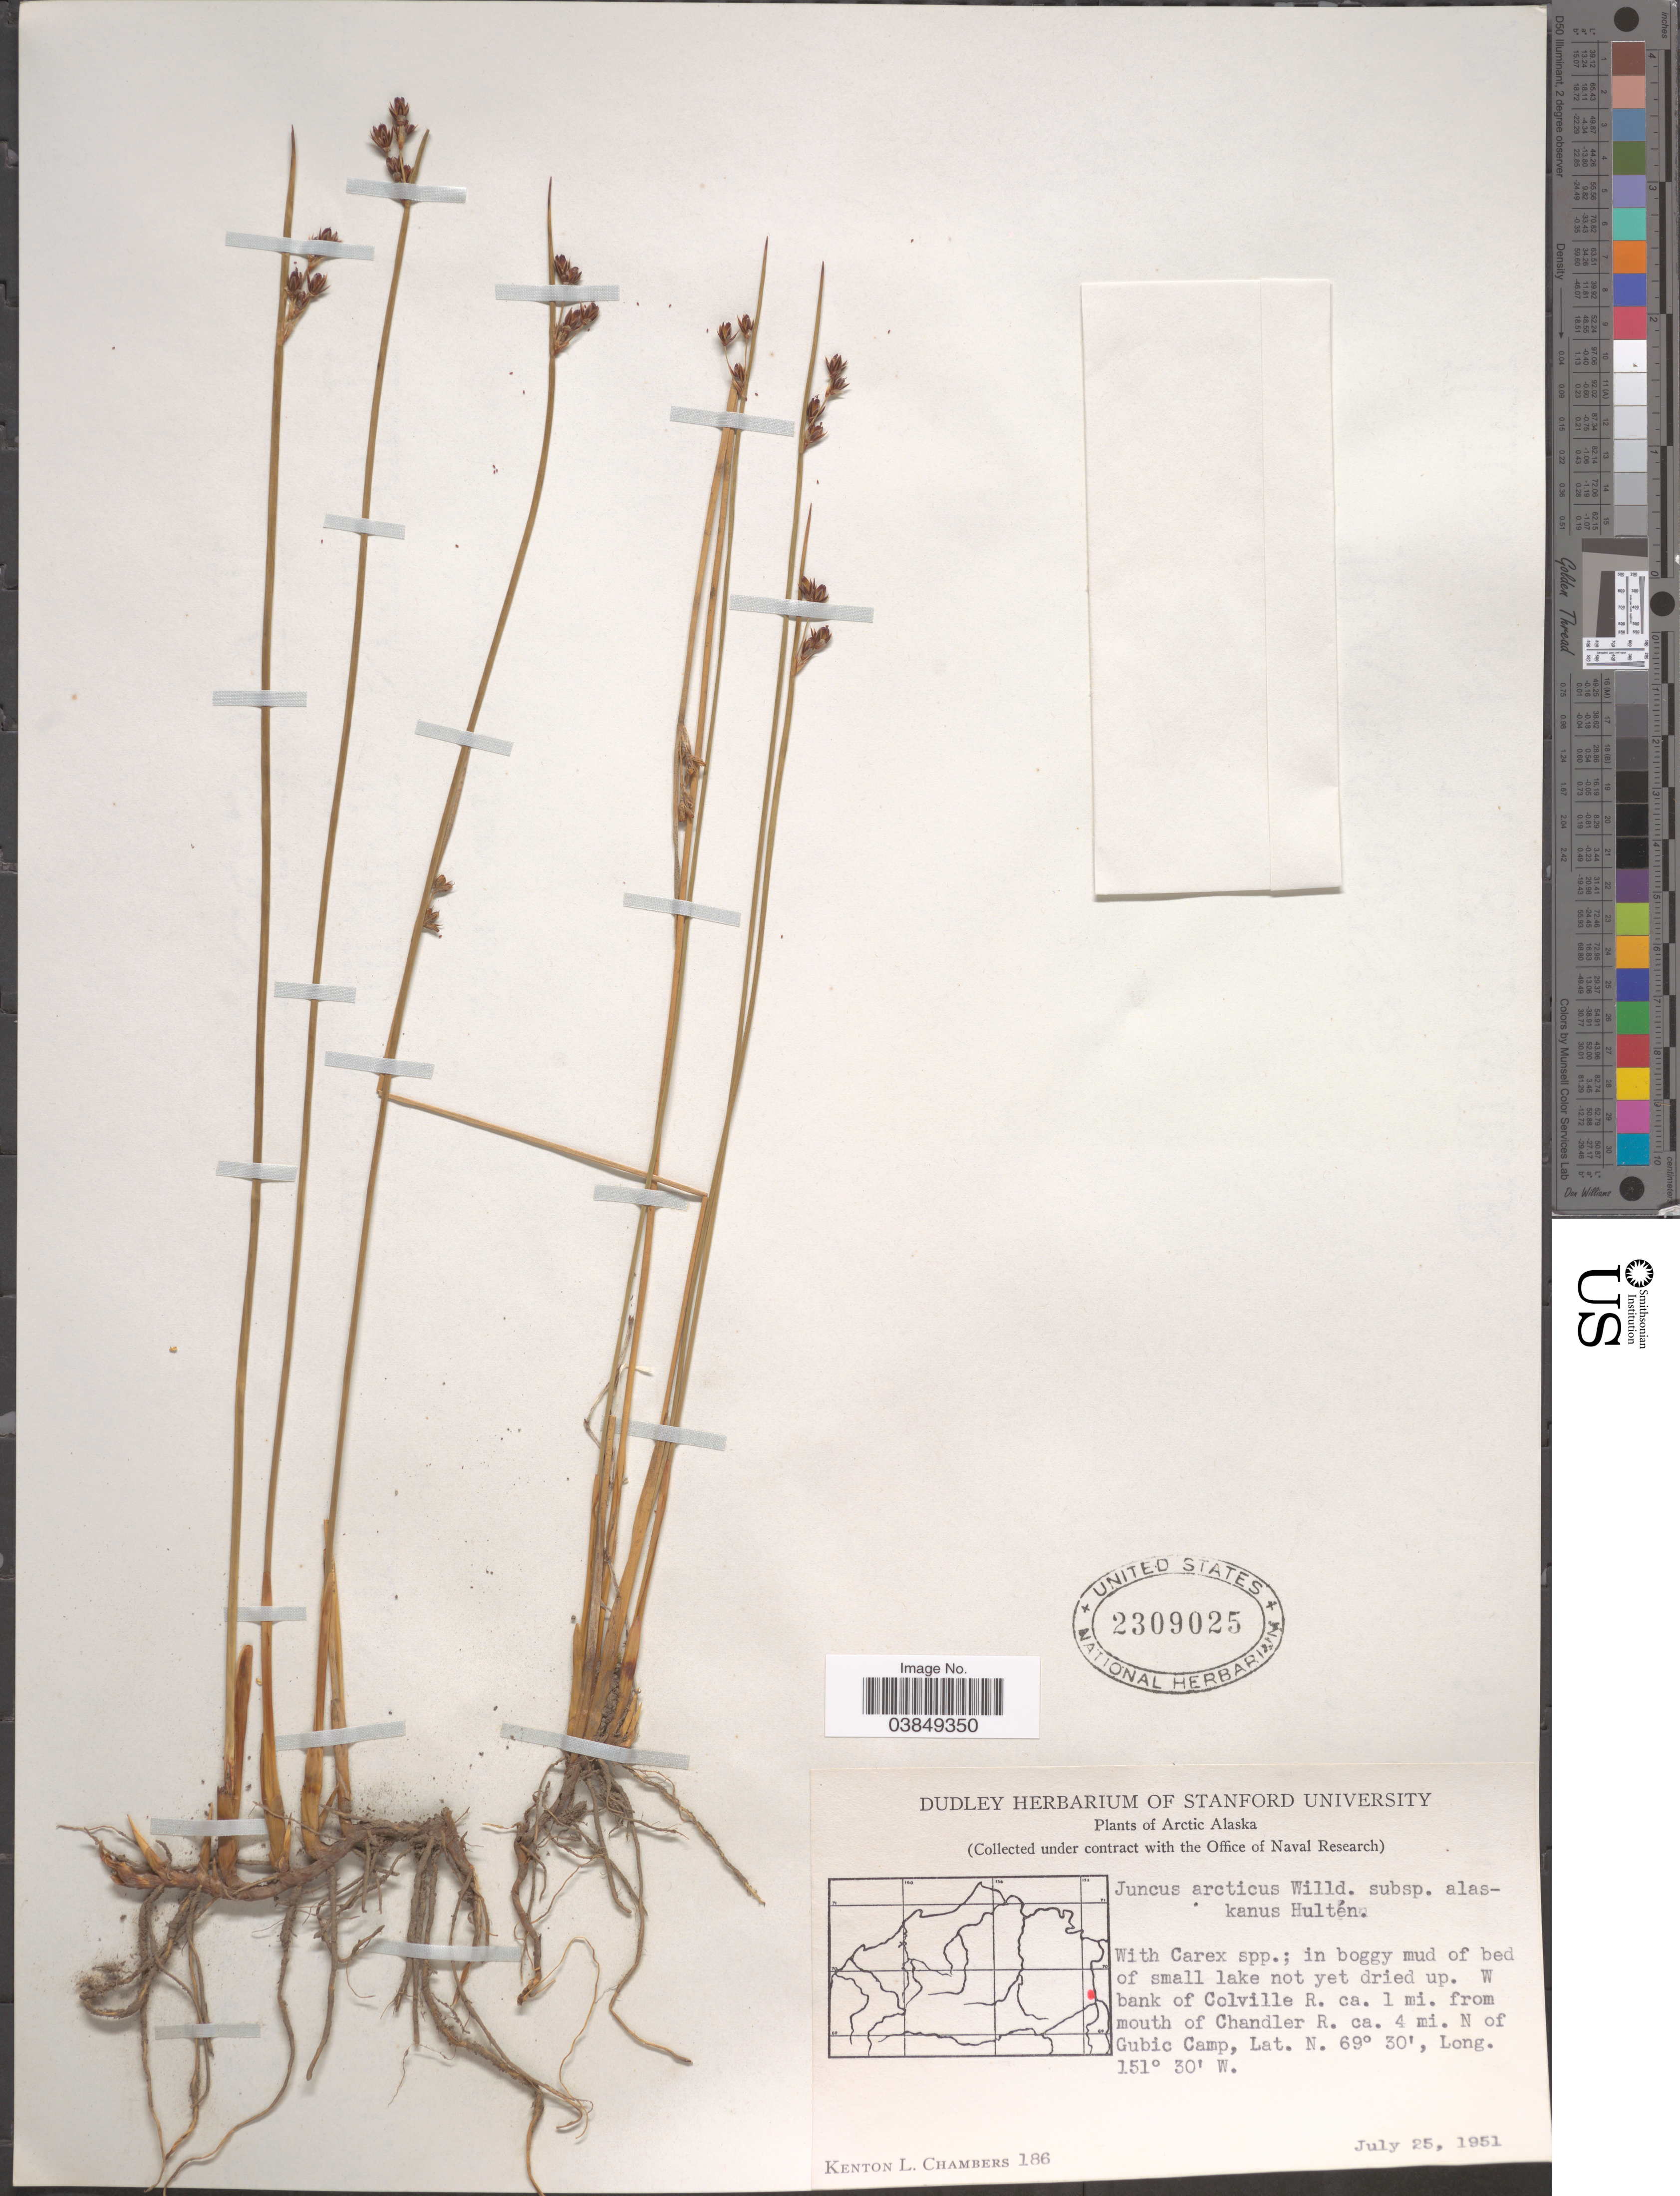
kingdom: Plantae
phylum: Tracheophyta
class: Liliopsida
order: Poales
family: Juncaceae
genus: Juncus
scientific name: Juncus arcticus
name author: Willd.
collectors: K. L. Chambers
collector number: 186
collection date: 1951-07-25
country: United States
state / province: Alaska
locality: Arctic Alaska. W bank of Colville R. ca. 4 mi. N of Gubic Camp.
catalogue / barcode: US 2309025